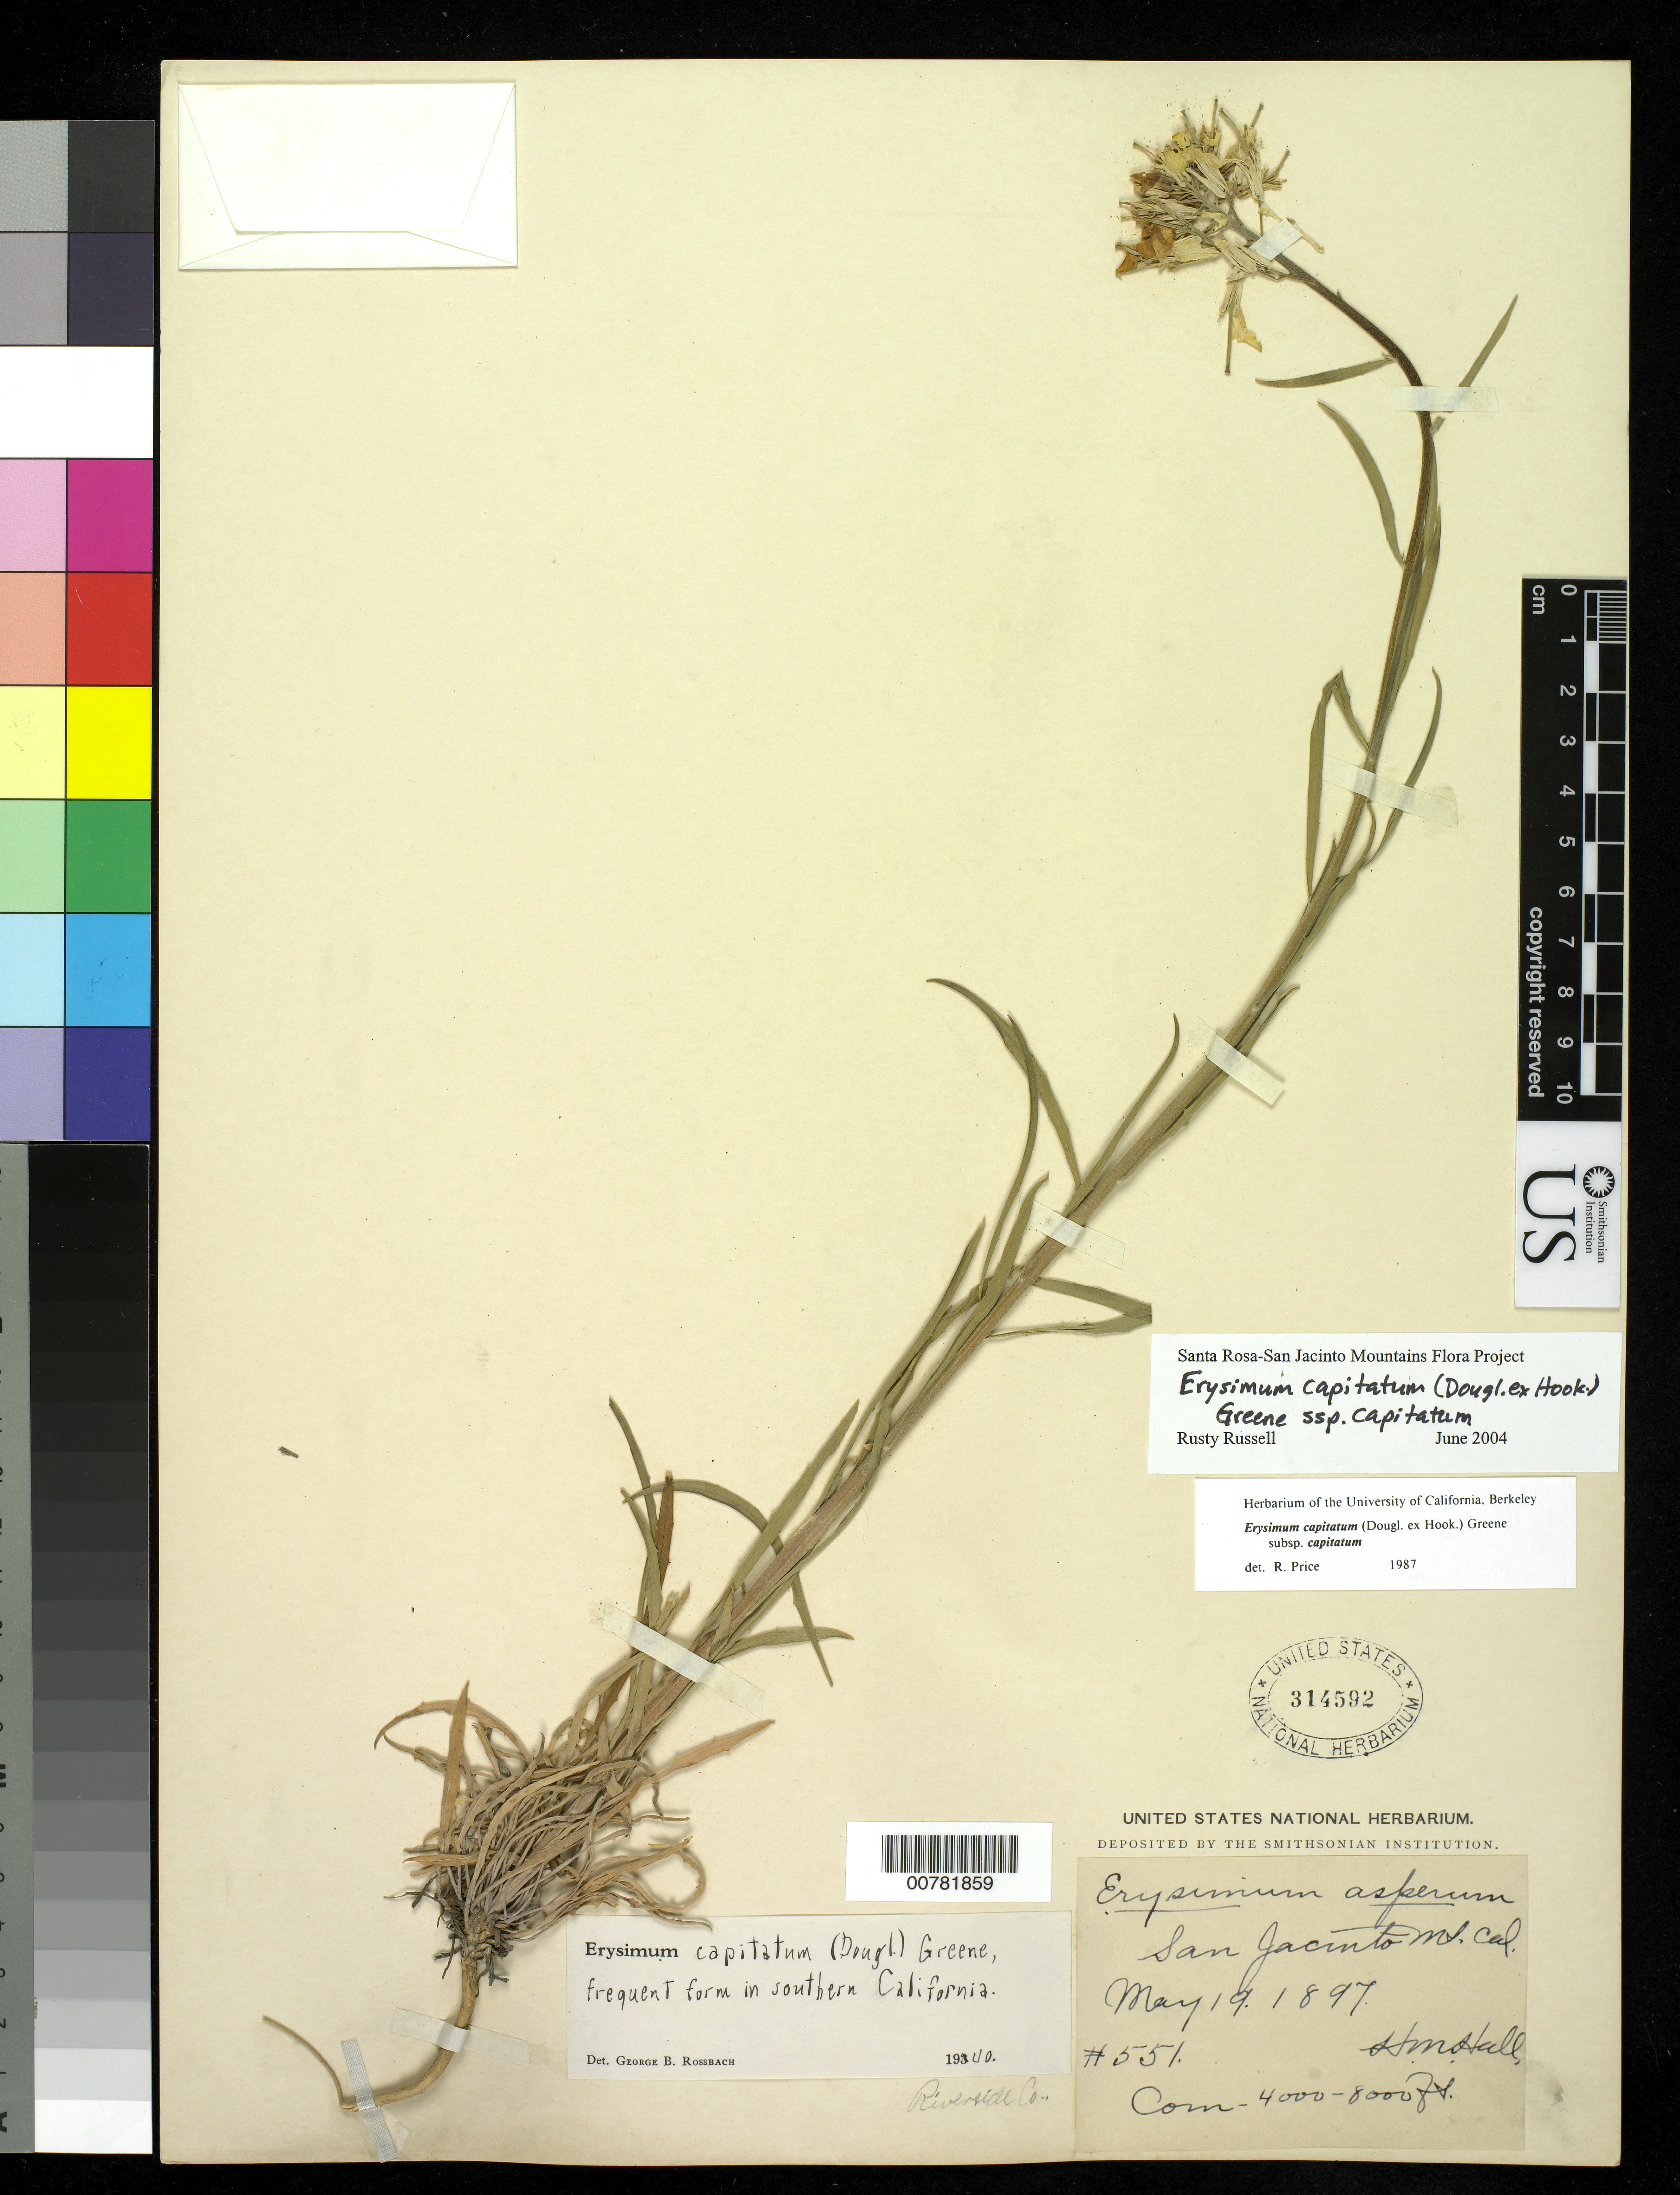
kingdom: Plantae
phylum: Tracheophyta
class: Magnoliopsida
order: Brassicales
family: Brassicaceae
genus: Erysimum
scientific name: Erysimum capitatum subsp. capitatum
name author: (Douglas ex Hook.) Greene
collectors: H. M. Hall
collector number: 551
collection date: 1897-05-19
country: United States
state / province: California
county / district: Riverside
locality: San Jacinto Mt. Riverside Co.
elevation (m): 1219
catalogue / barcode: US 314592